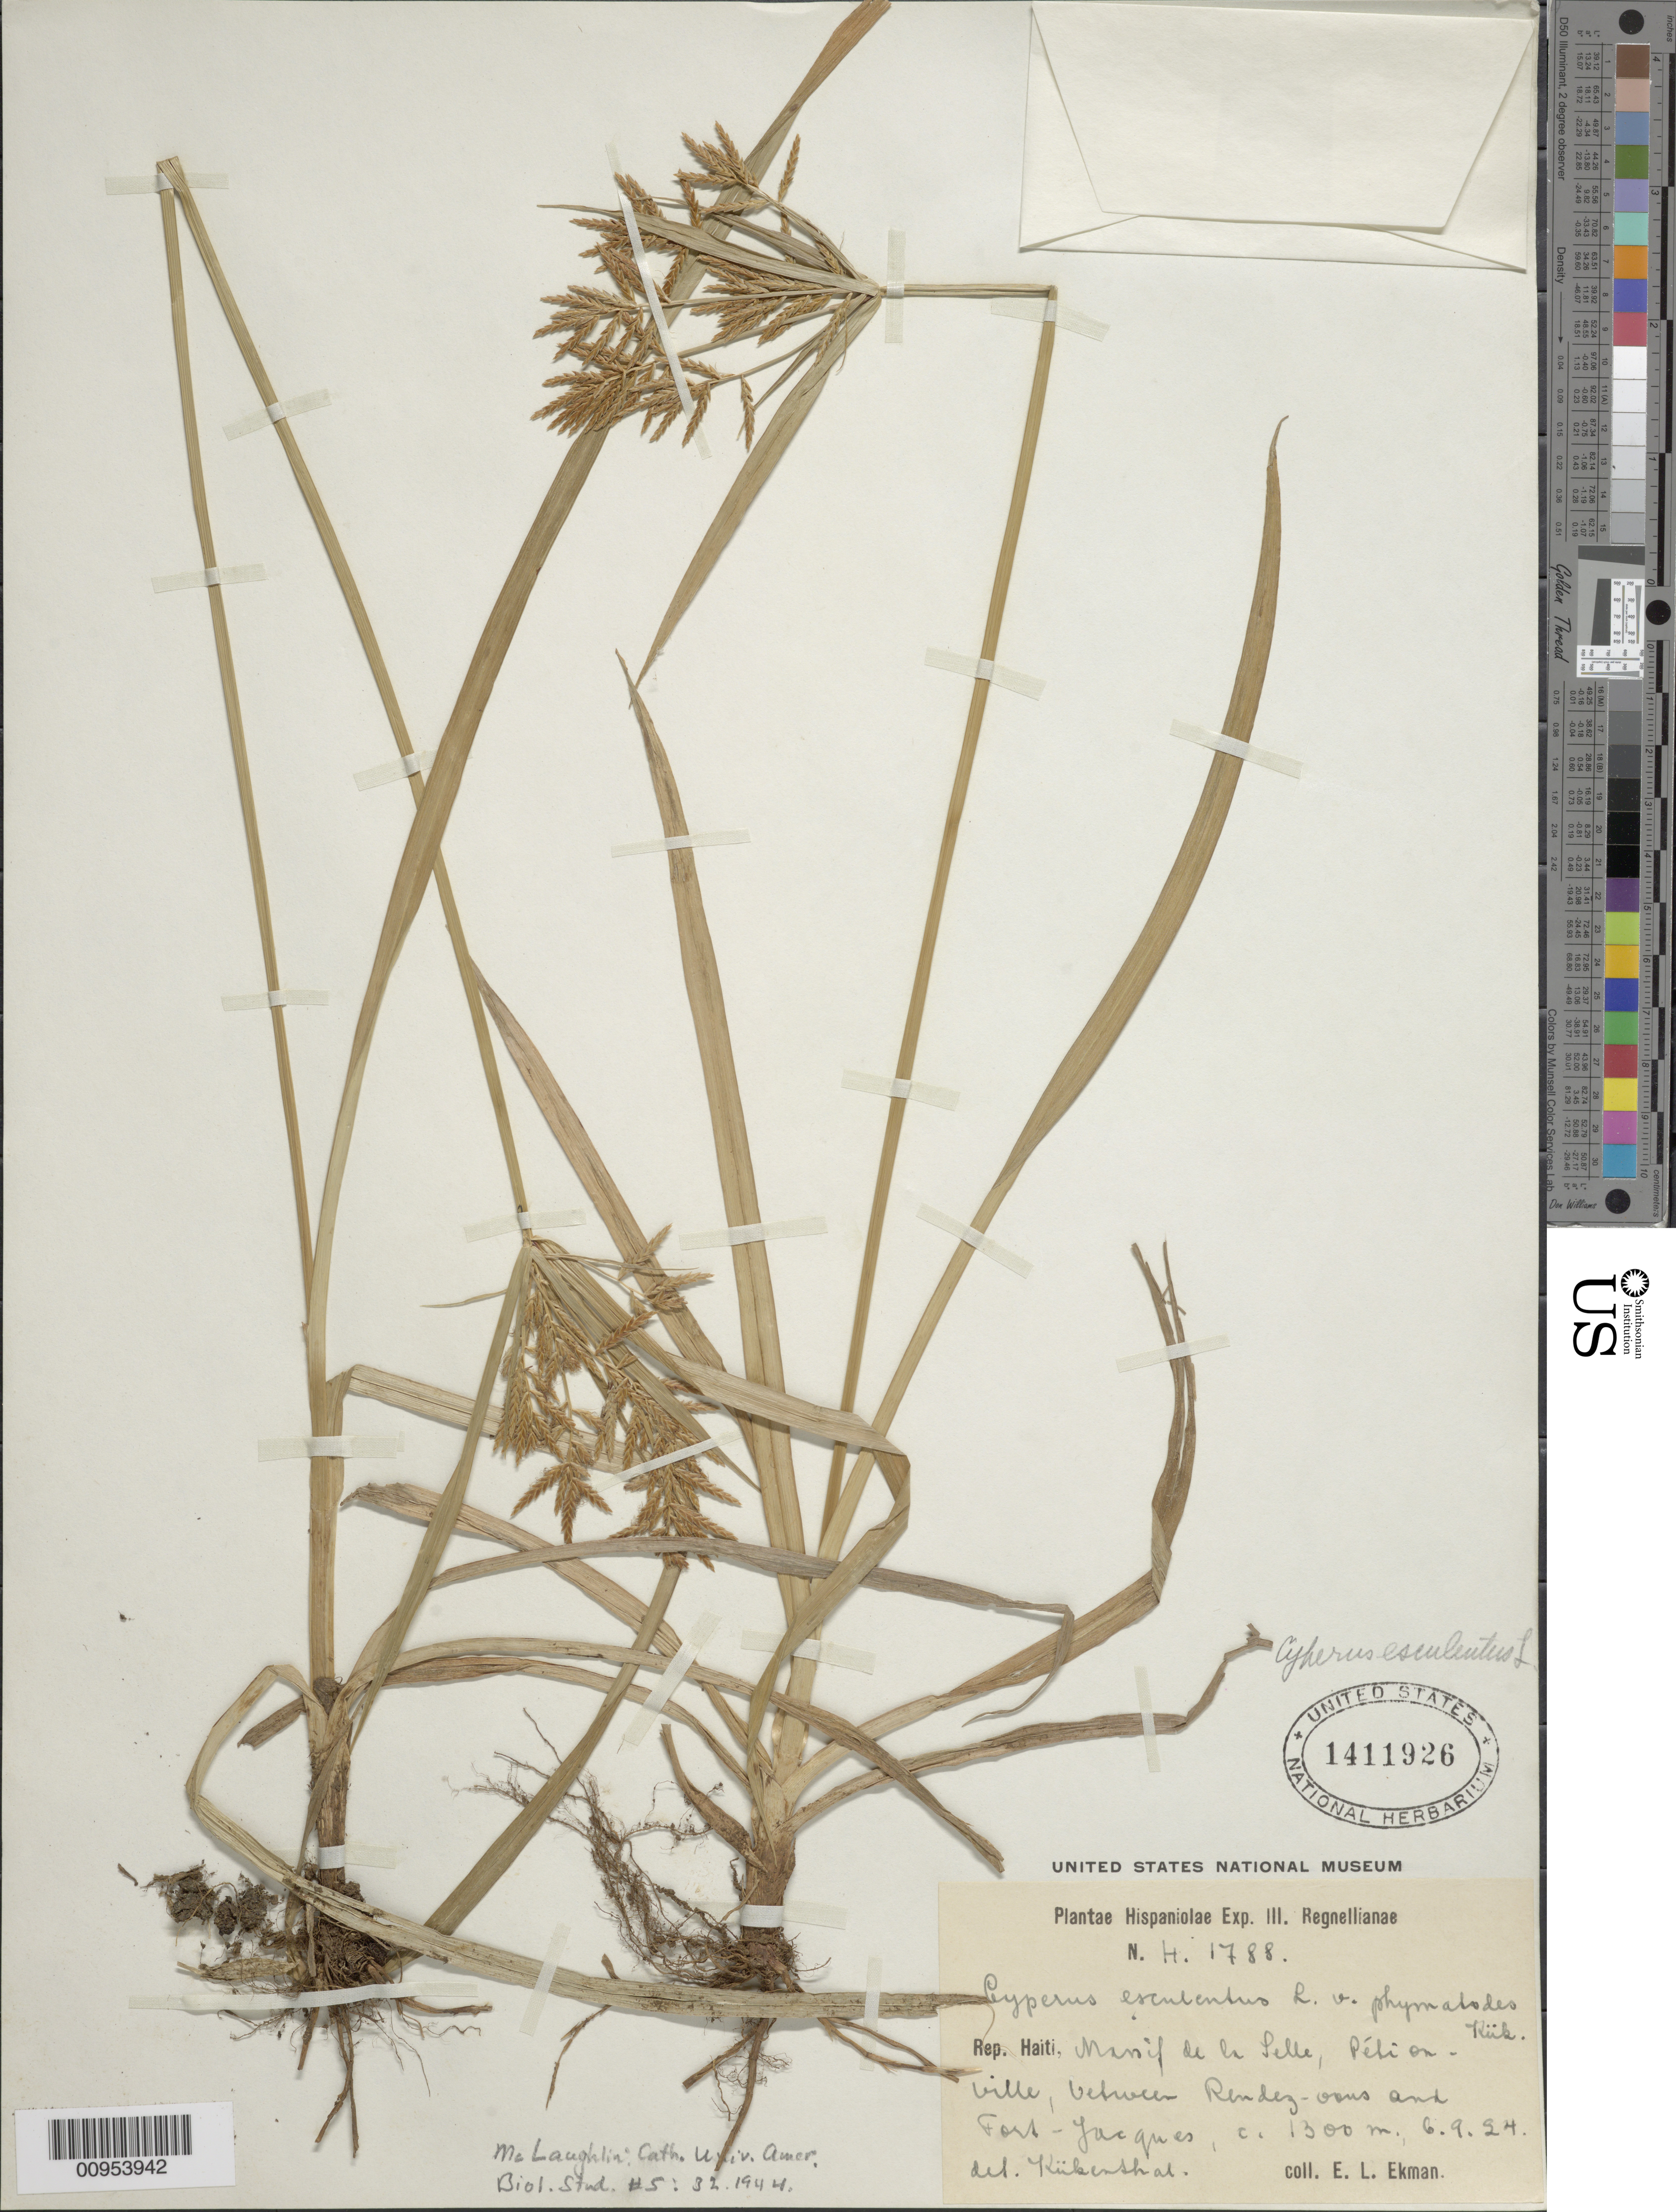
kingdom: Plantae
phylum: Tracheophyta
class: Liliopsida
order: Poales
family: Cyperaceae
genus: Cyperus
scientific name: Cyperus esculentus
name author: L.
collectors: E. L. Ekman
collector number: H 1788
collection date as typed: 09 Sep 1924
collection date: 1924-09-09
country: Haiti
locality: Massif de la Selle, Pétionville, between Rendez-vous and Formt Yacques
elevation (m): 1300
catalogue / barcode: US 1411926